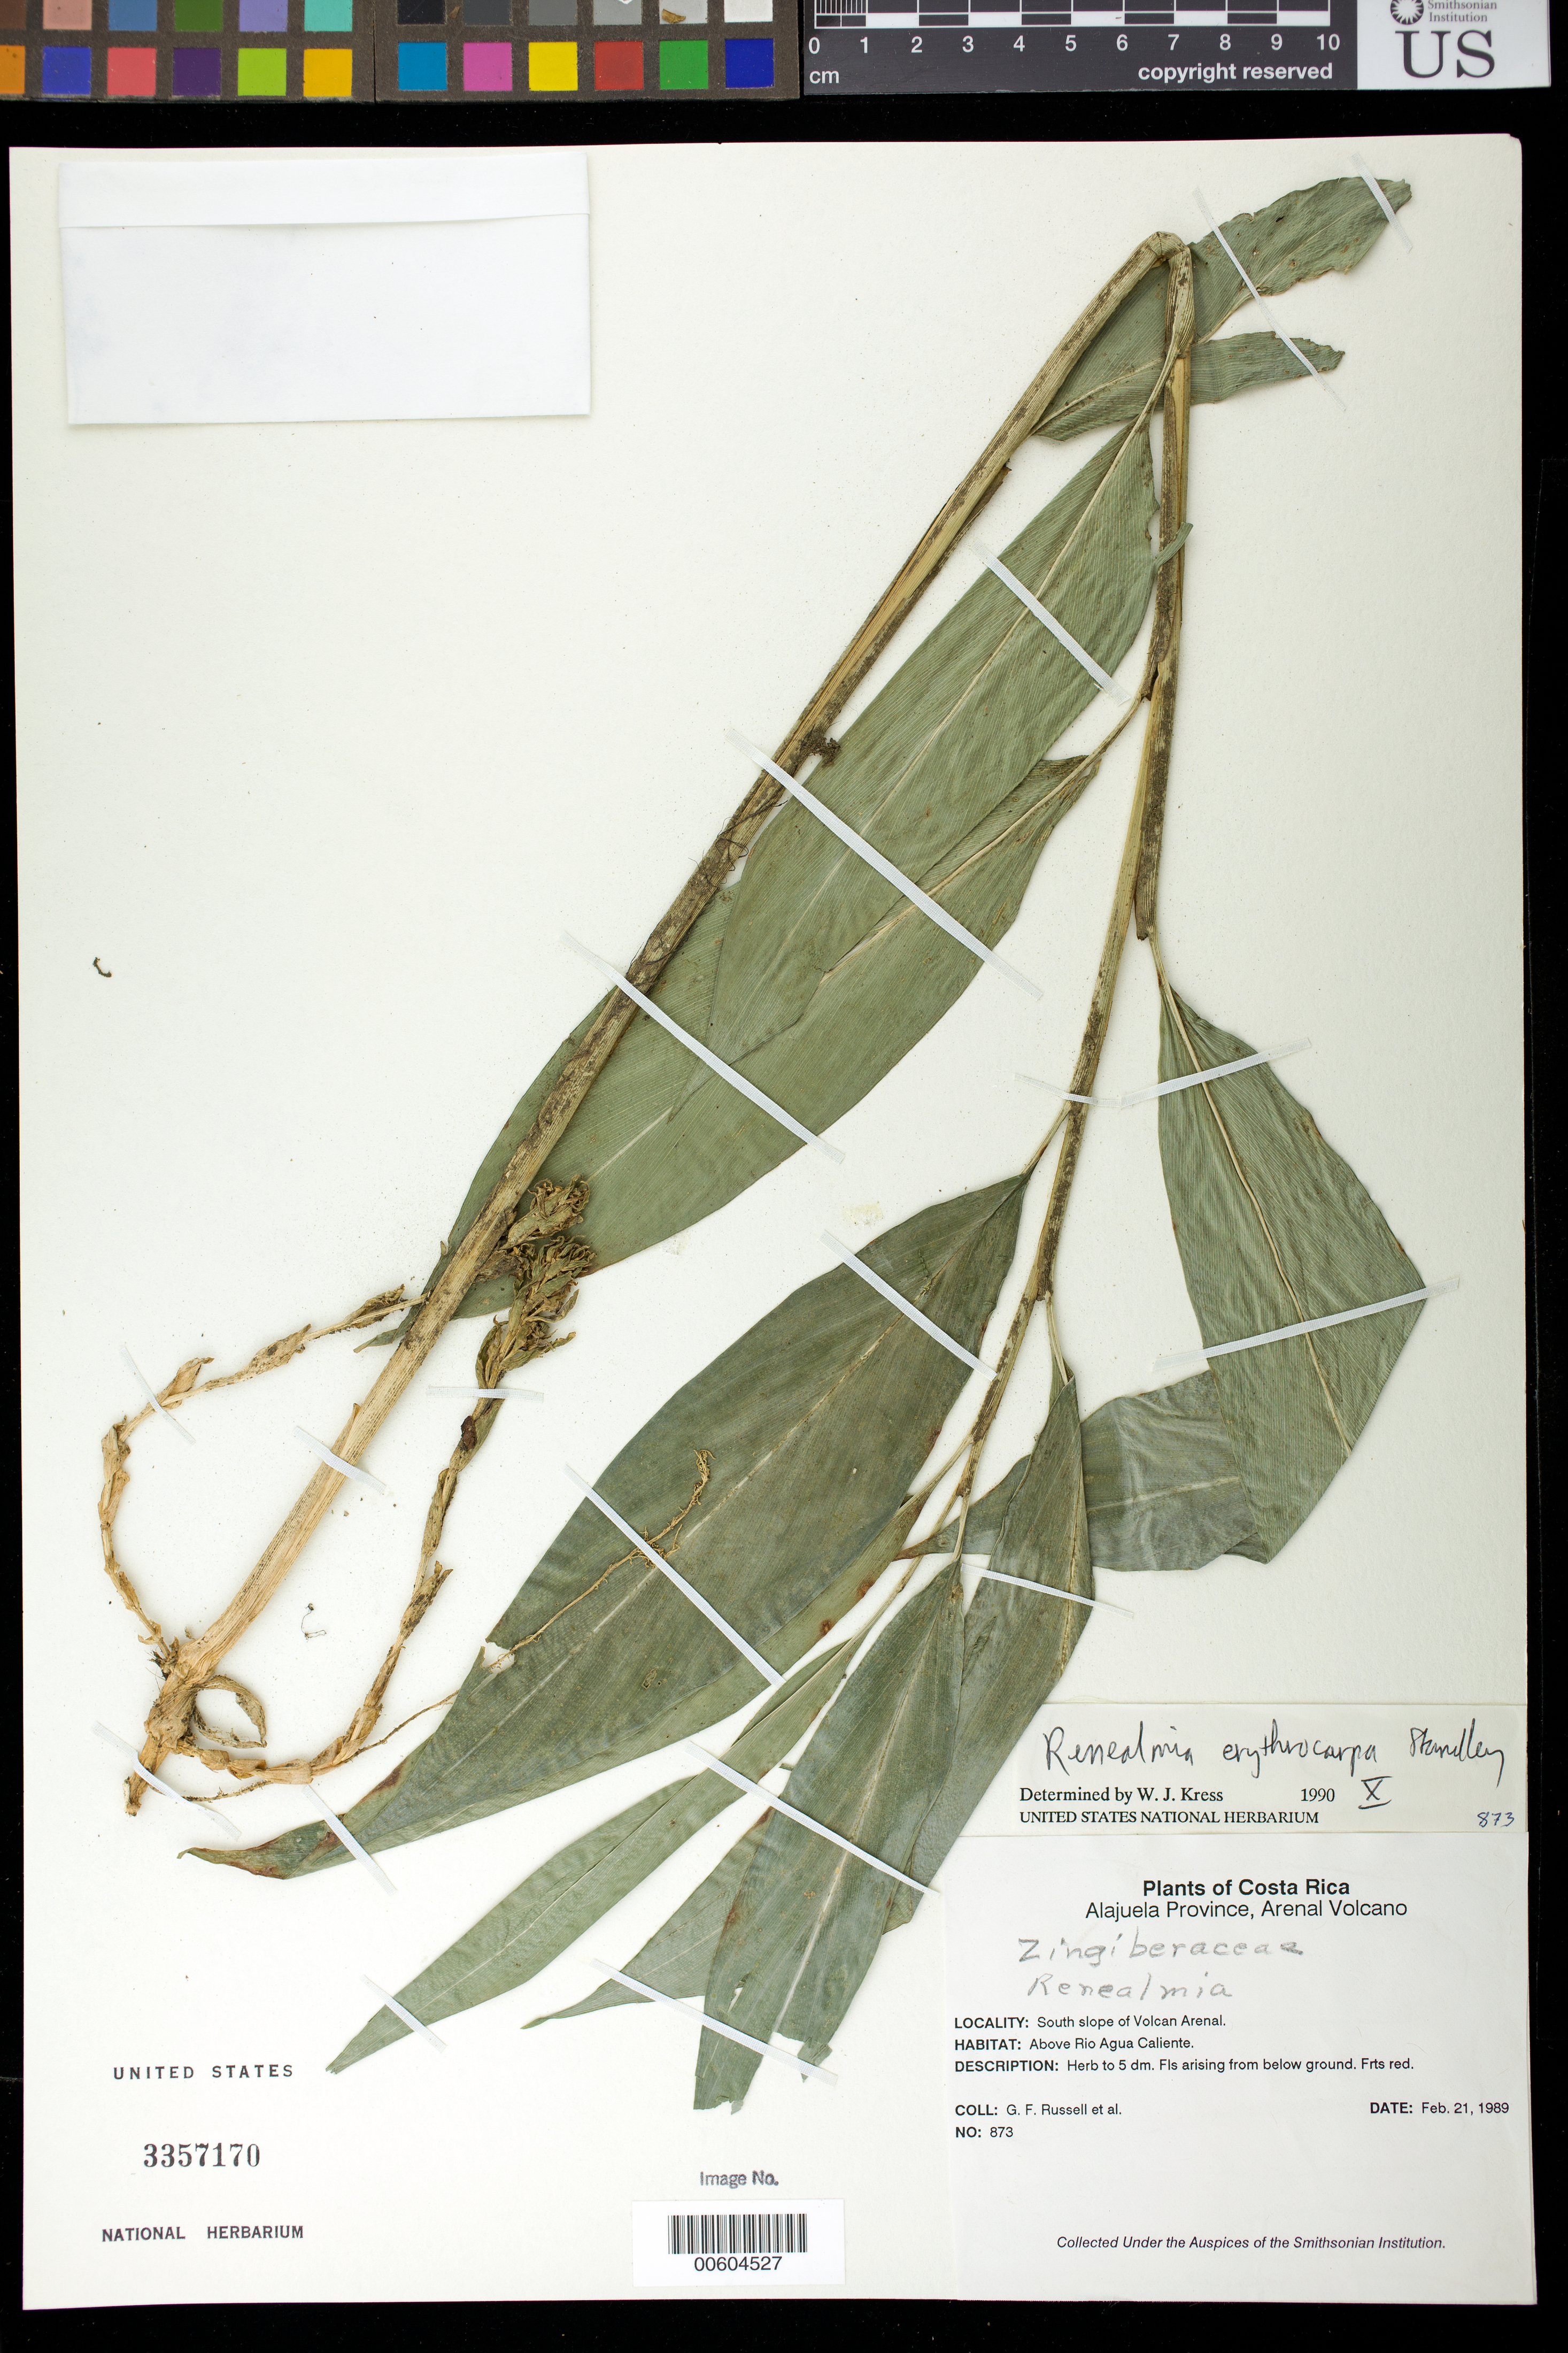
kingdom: Plantae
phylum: Tracheophyta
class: Liliopsida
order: Zingiberales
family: Zingiberaceae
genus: Renealmia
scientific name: Renealmia erythrocarpa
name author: Standl.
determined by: Kress, W. J., (US), Smithsonian Institution - National Museum of Natural History (UNITED STATES)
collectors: G. Russell & et al.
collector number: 873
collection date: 1989-02-21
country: Costa Rica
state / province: Alajuela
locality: South slope of Volcan Arenal, above Rio Caliente. Arenal Volcano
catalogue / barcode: US 3357170